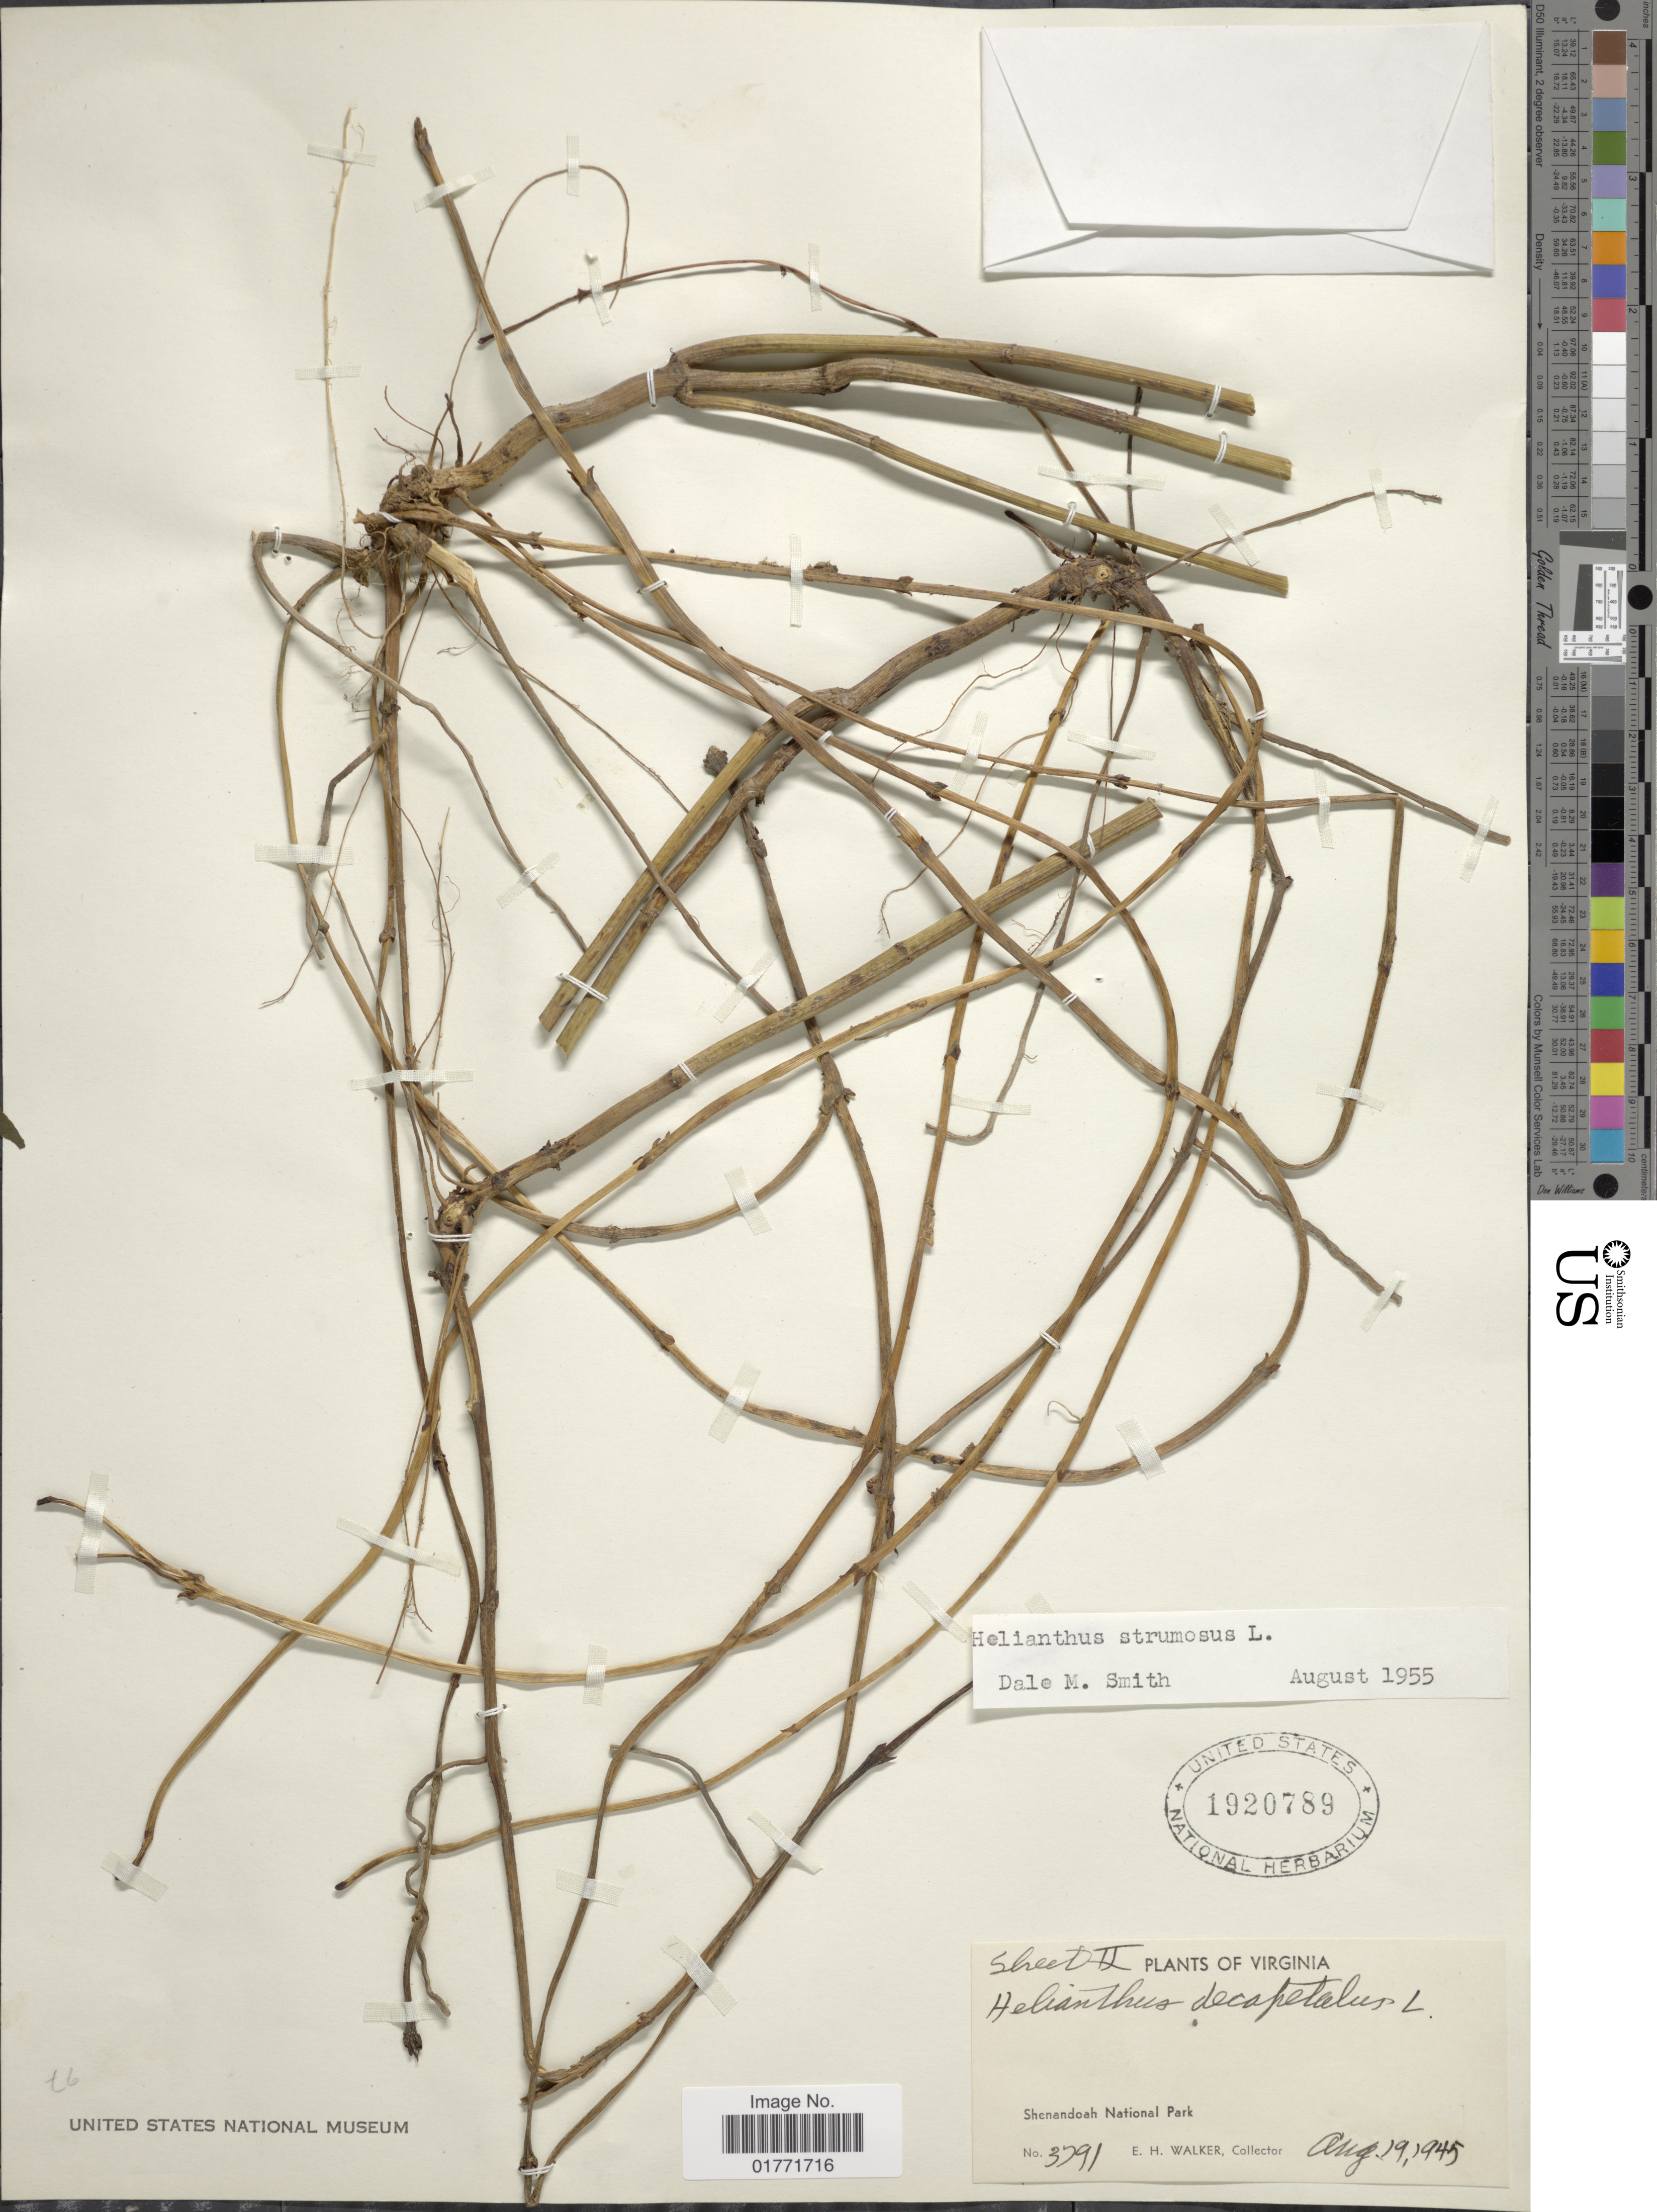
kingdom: Plantae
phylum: Tracheophyta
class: Magnoliopsida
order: Asterales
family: Asteraceae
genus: Helianthus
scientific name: Helianthus strumosus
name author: L.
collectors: E. H. Walker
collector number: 3791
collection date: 1945-08-19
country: United States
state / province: Virginia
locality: Virginia, Shenandoah National Park.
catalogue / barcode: US 1920789